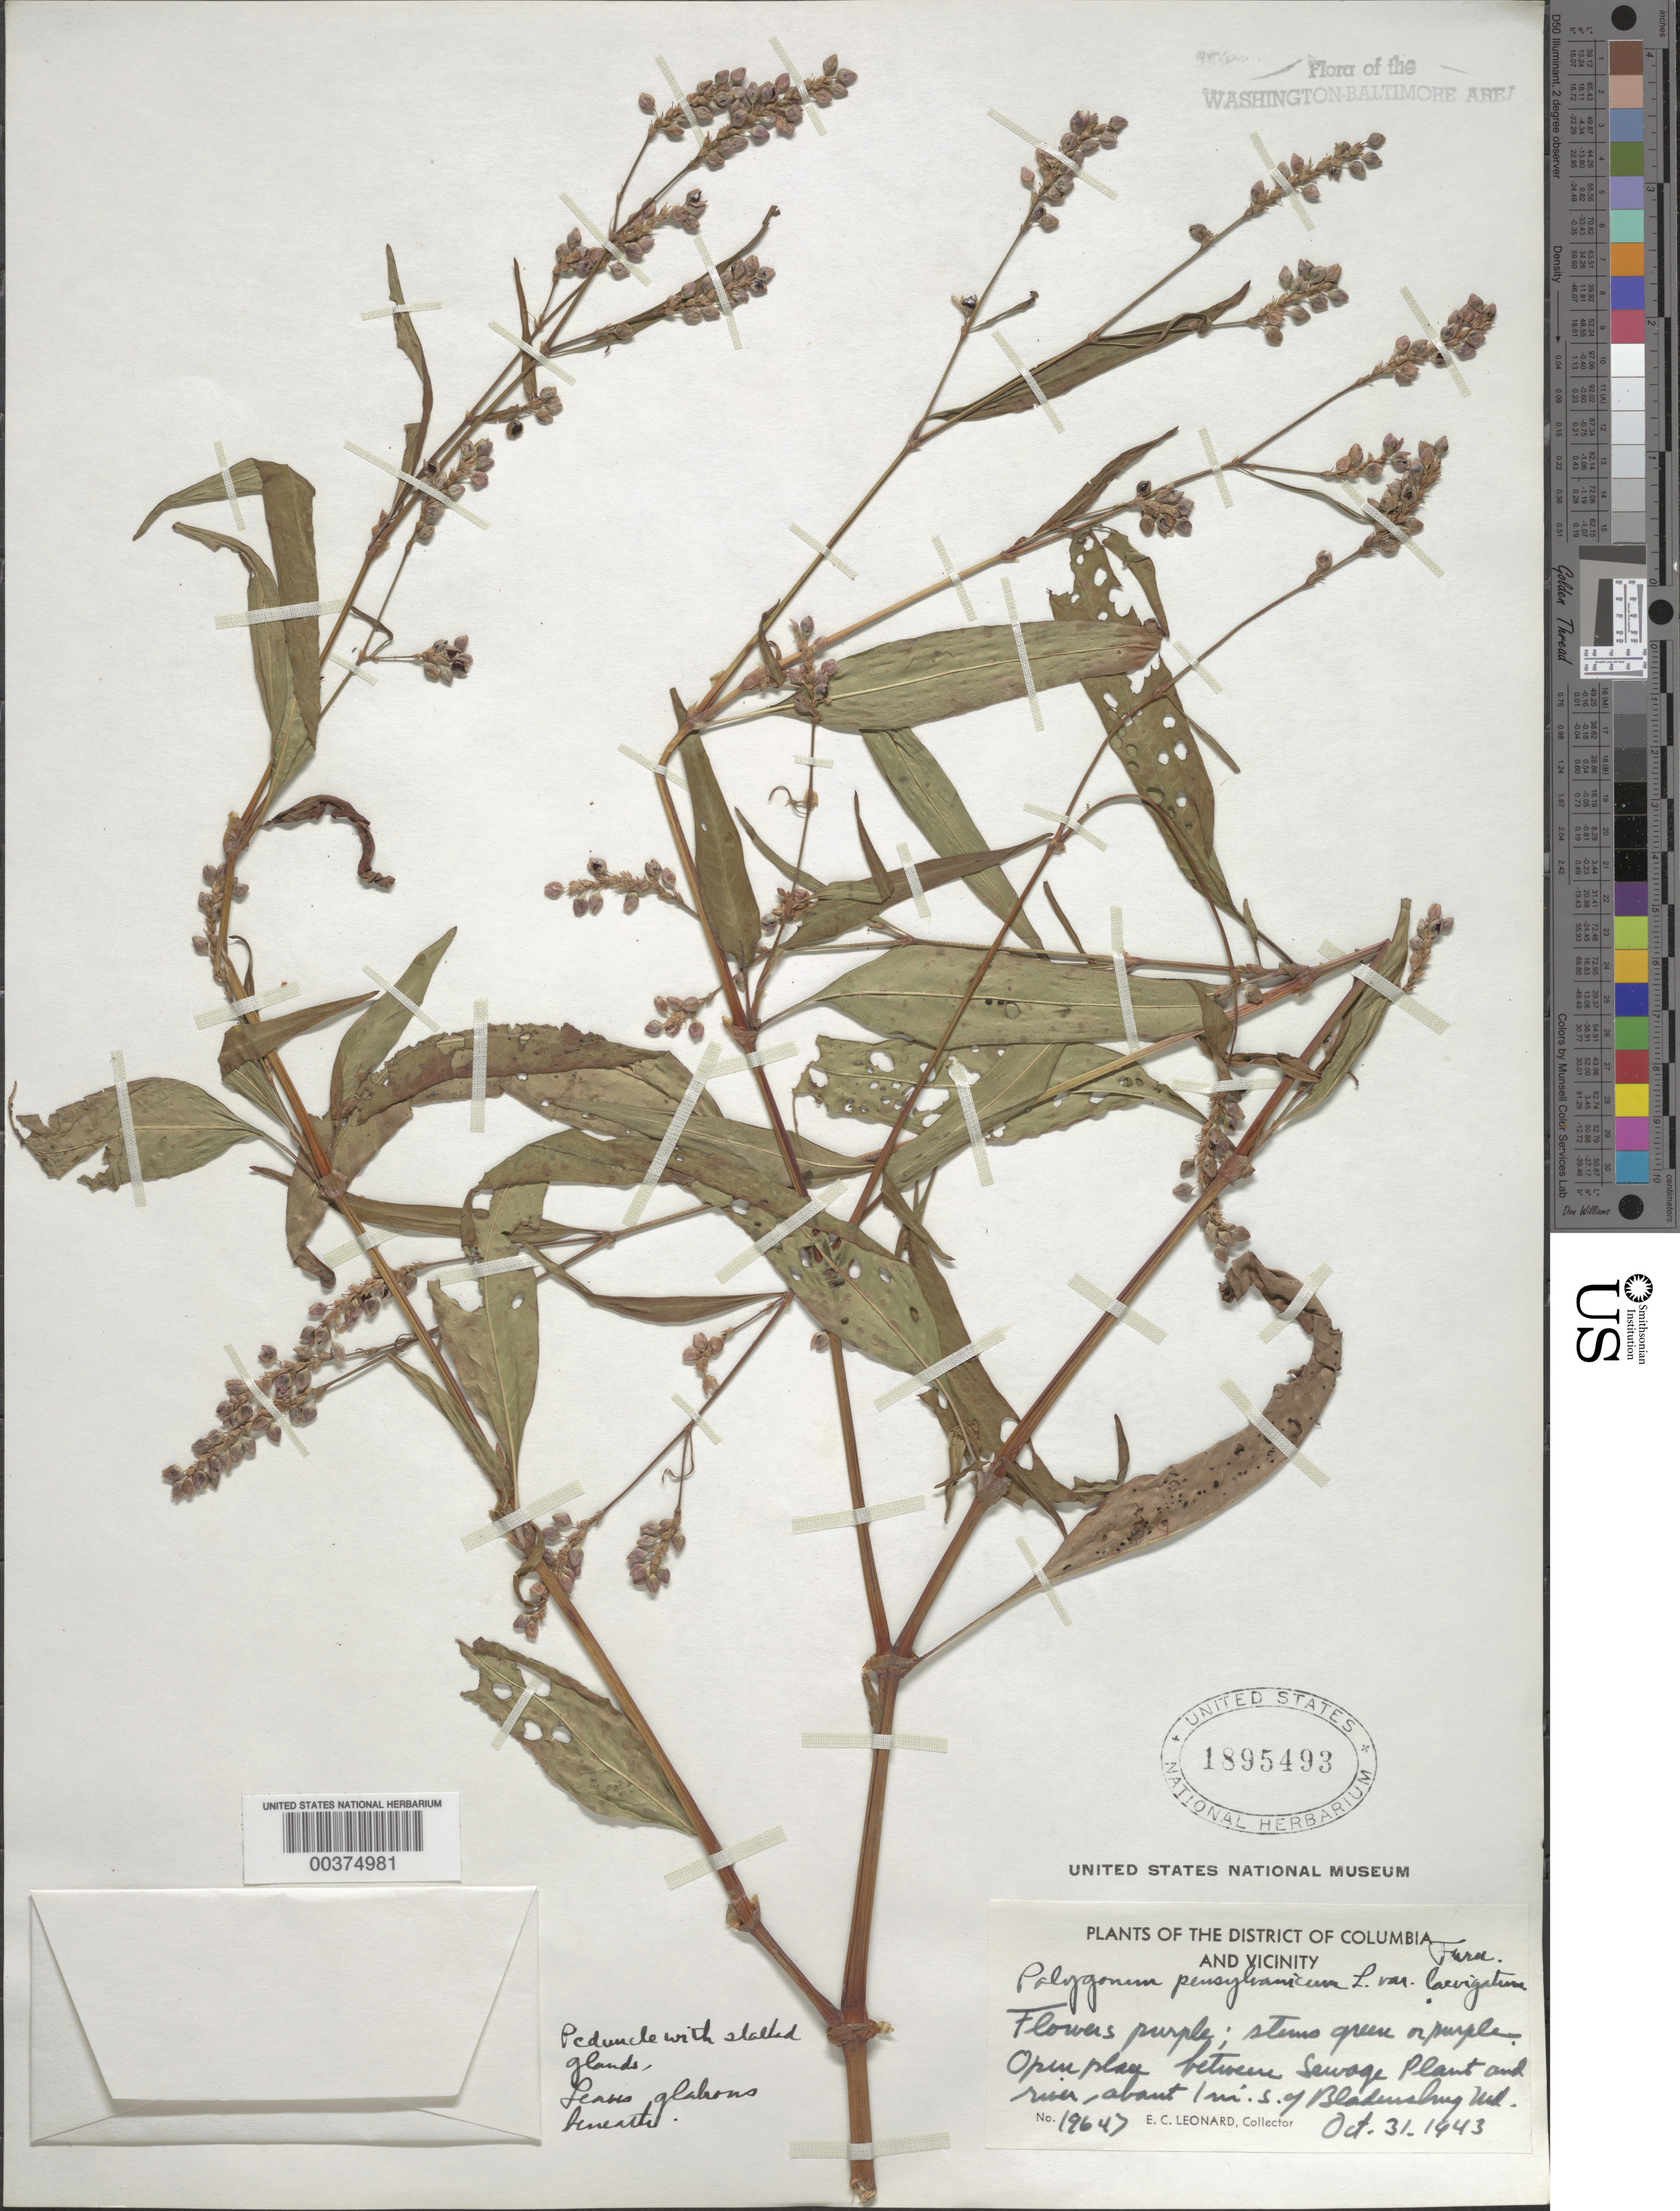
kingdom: Plantae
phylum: Tracheophyta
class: Magnoliopsida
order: Caryophyllales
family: Polygonaceae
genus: Persicaria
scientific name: Persicaria pensylvanica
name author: (L.) M. Gómez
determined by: Atha, D. E.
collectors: E. C. Leonard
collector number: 19647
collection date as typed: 31 Oct 1943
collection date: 1943-10-31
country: United States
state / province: Maryland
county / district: Prince George's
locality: Between Sewage Plant and River, south of Bladensburg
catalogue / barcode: US 1895493